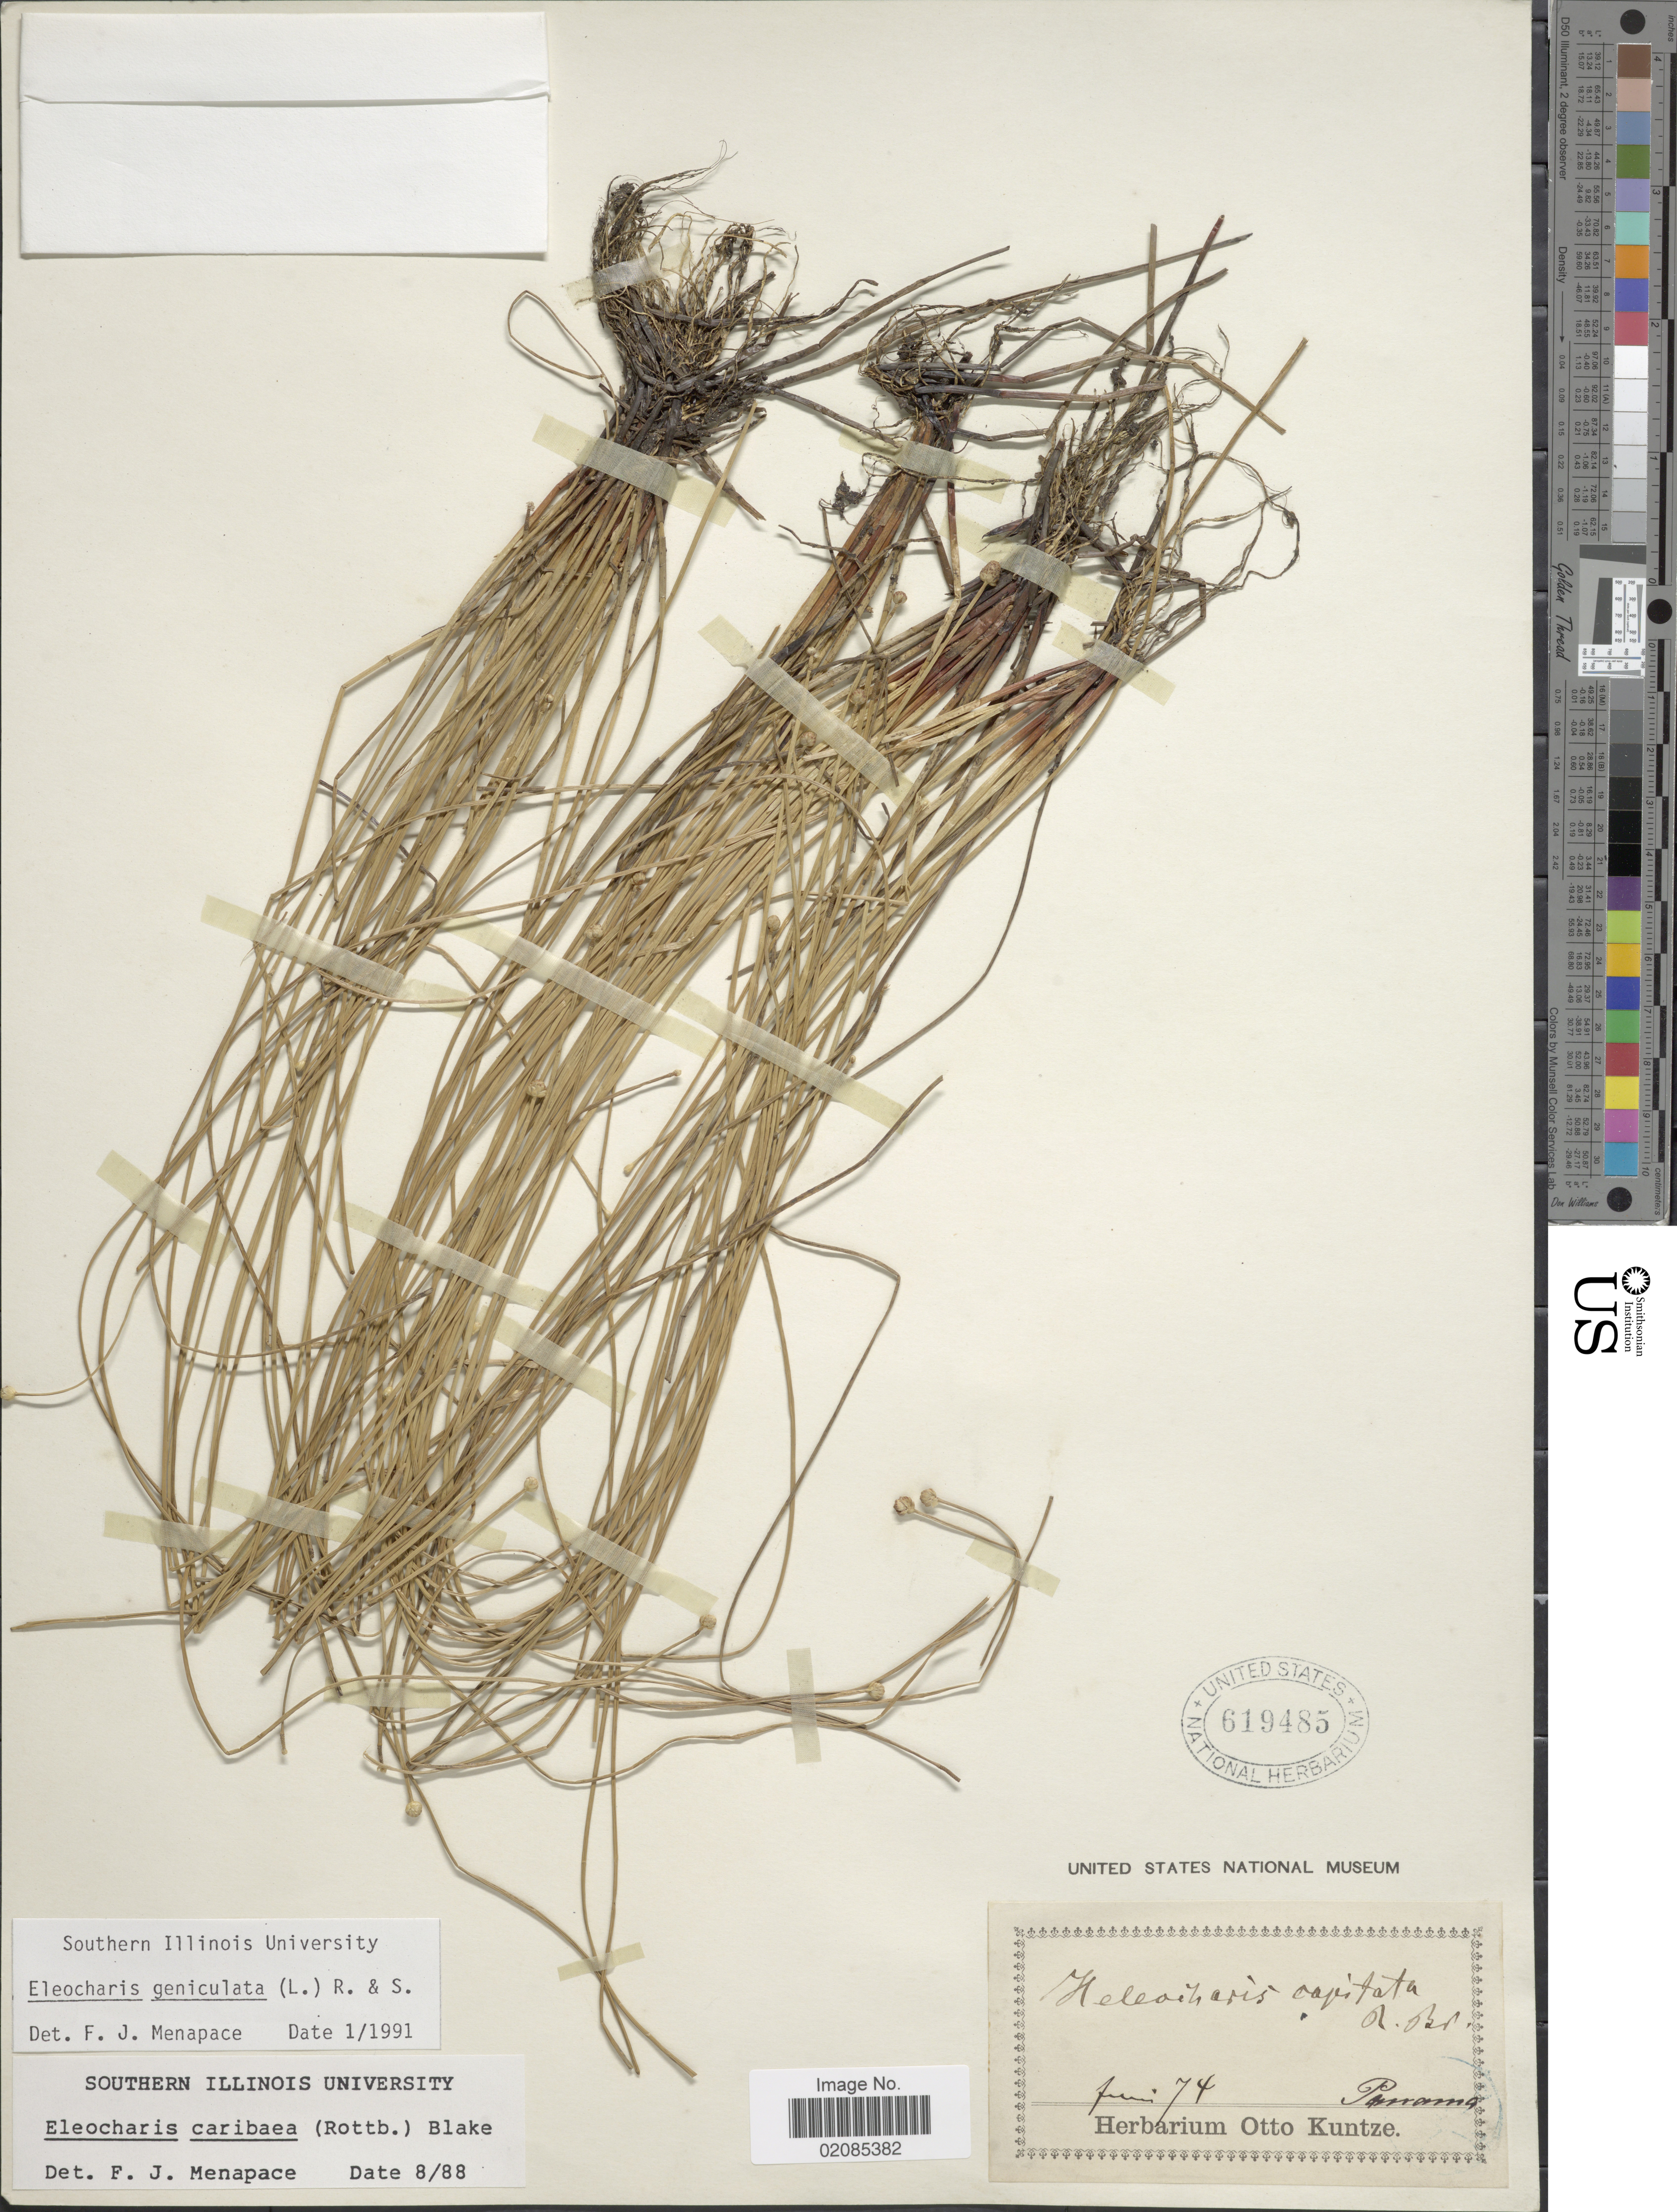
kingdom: Plantae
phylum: Tracheophyta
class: Liliopsida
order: Poales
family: Cyperaceae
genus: Eleocharis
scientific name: Eleocharis geniculata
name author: (L.) Roem. & Schult.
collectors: ex herb. Otto Kuntze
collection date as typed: Transcribed d/m/y: /6/74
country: Panama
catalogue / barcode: US 619485